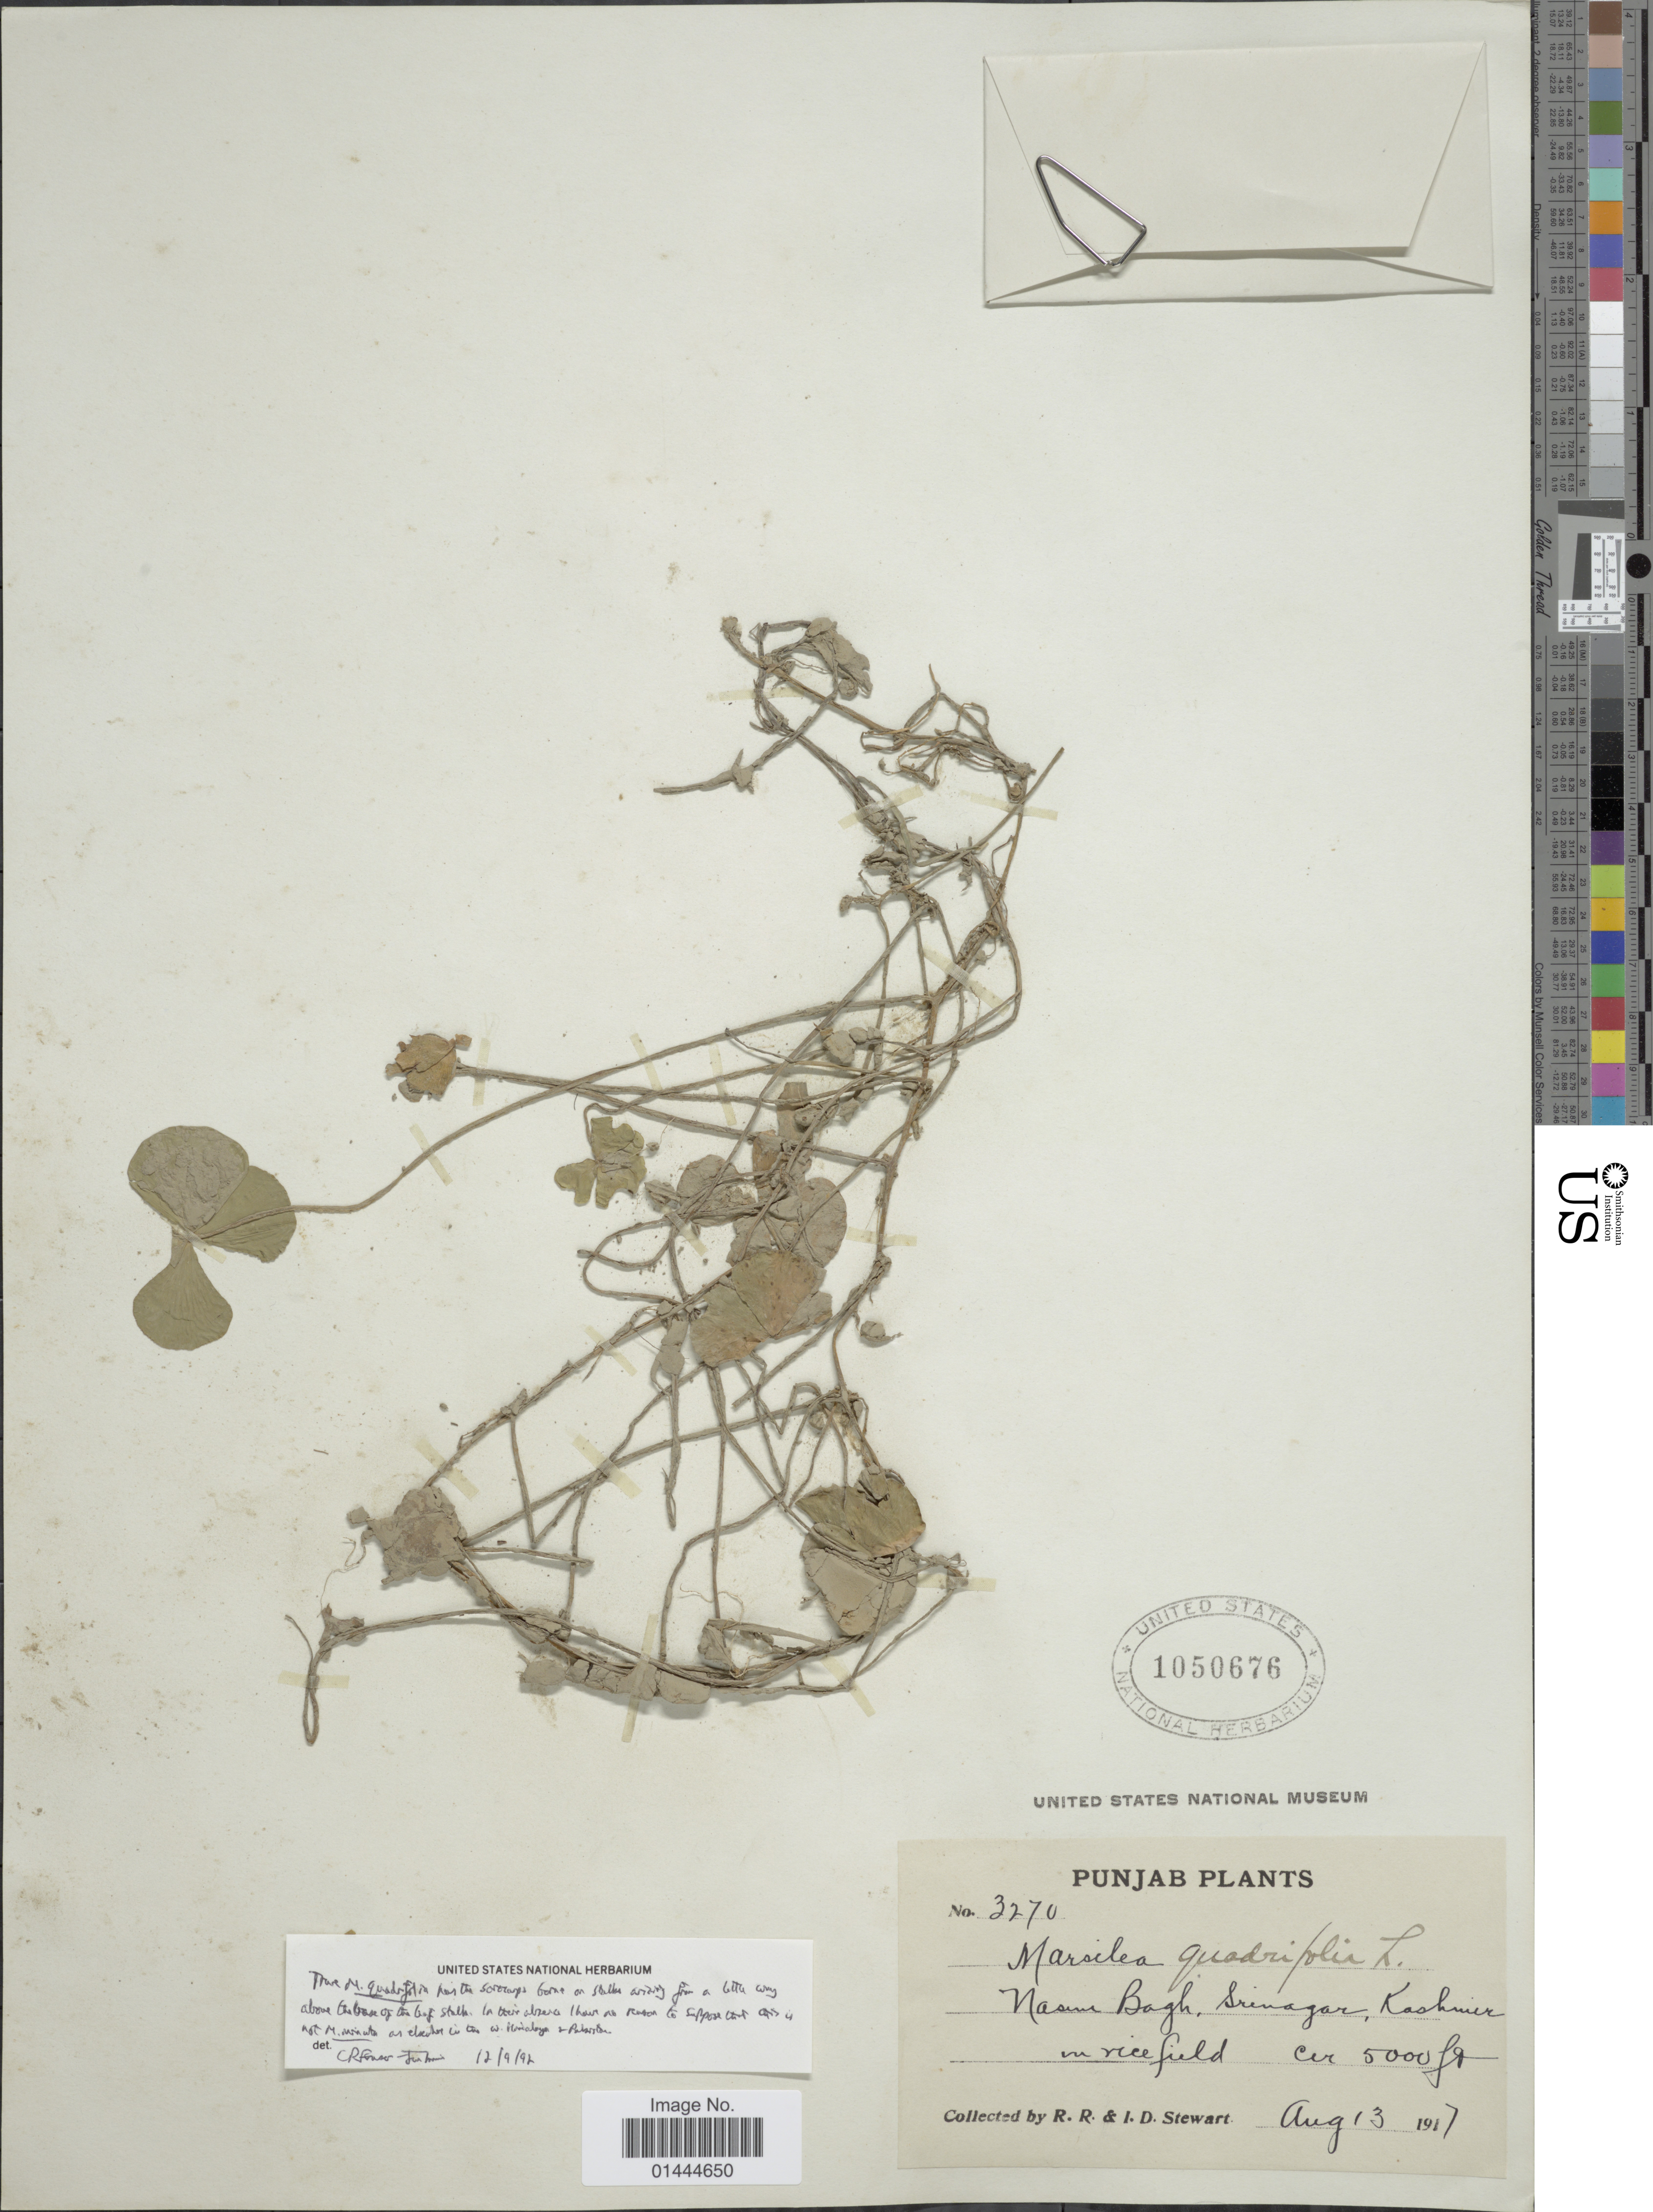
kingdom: Plantae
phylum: Tracheophyta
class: Polypodiopsida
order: Salviniales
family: Marsileaceae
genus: Marsilea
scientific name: Marsilea quadrifolia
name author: L.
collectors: R. R. Stewart & I. Stewart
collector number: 3270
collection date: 1917-08-13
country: India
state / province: Jammu and Kashmir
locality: Nasim Bagh,Srinagar, Kashmir. Punjab plants.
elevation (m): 1524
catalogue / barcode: US 1050676